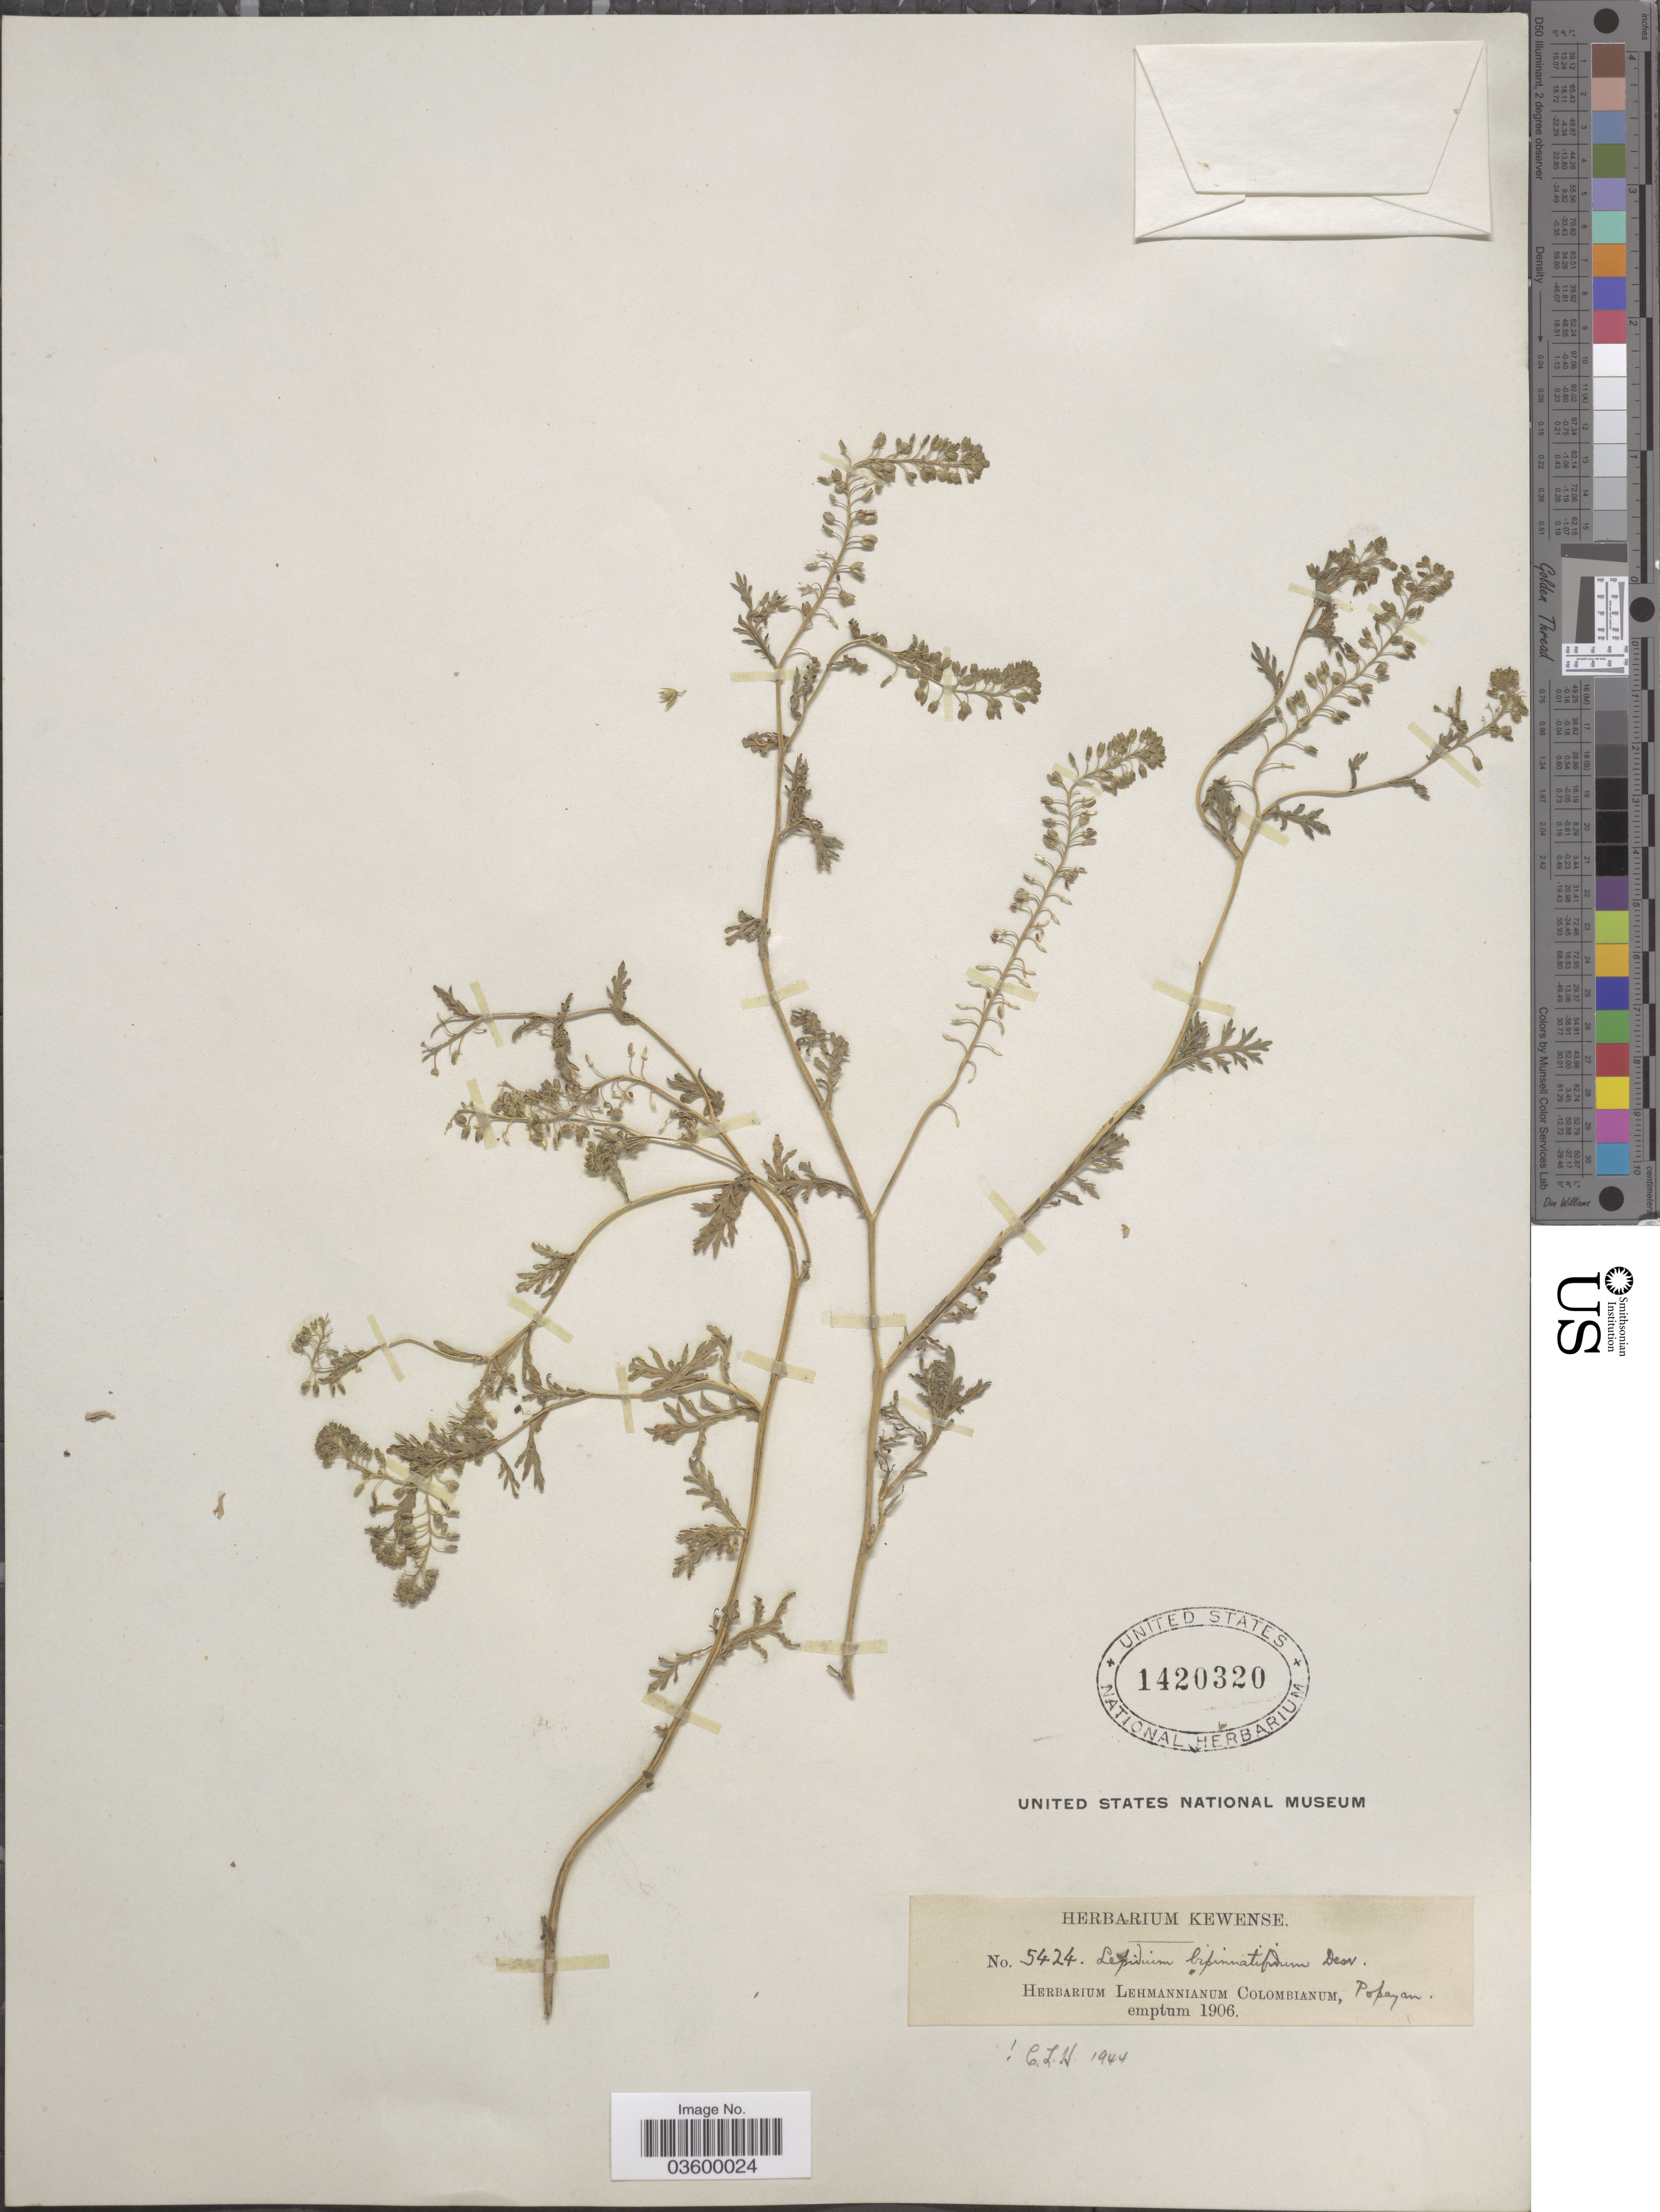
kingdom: Plantae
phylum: Tracheophyta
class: Magnoliopsida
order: Brassicales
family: Brassicaceae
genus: Lepidium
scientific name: Lepidium bipinnatifidum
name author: Desv.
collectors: ex herb. Lehmannianum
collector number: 5424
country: Colombia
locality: Popayan.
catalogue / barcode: US 1420320